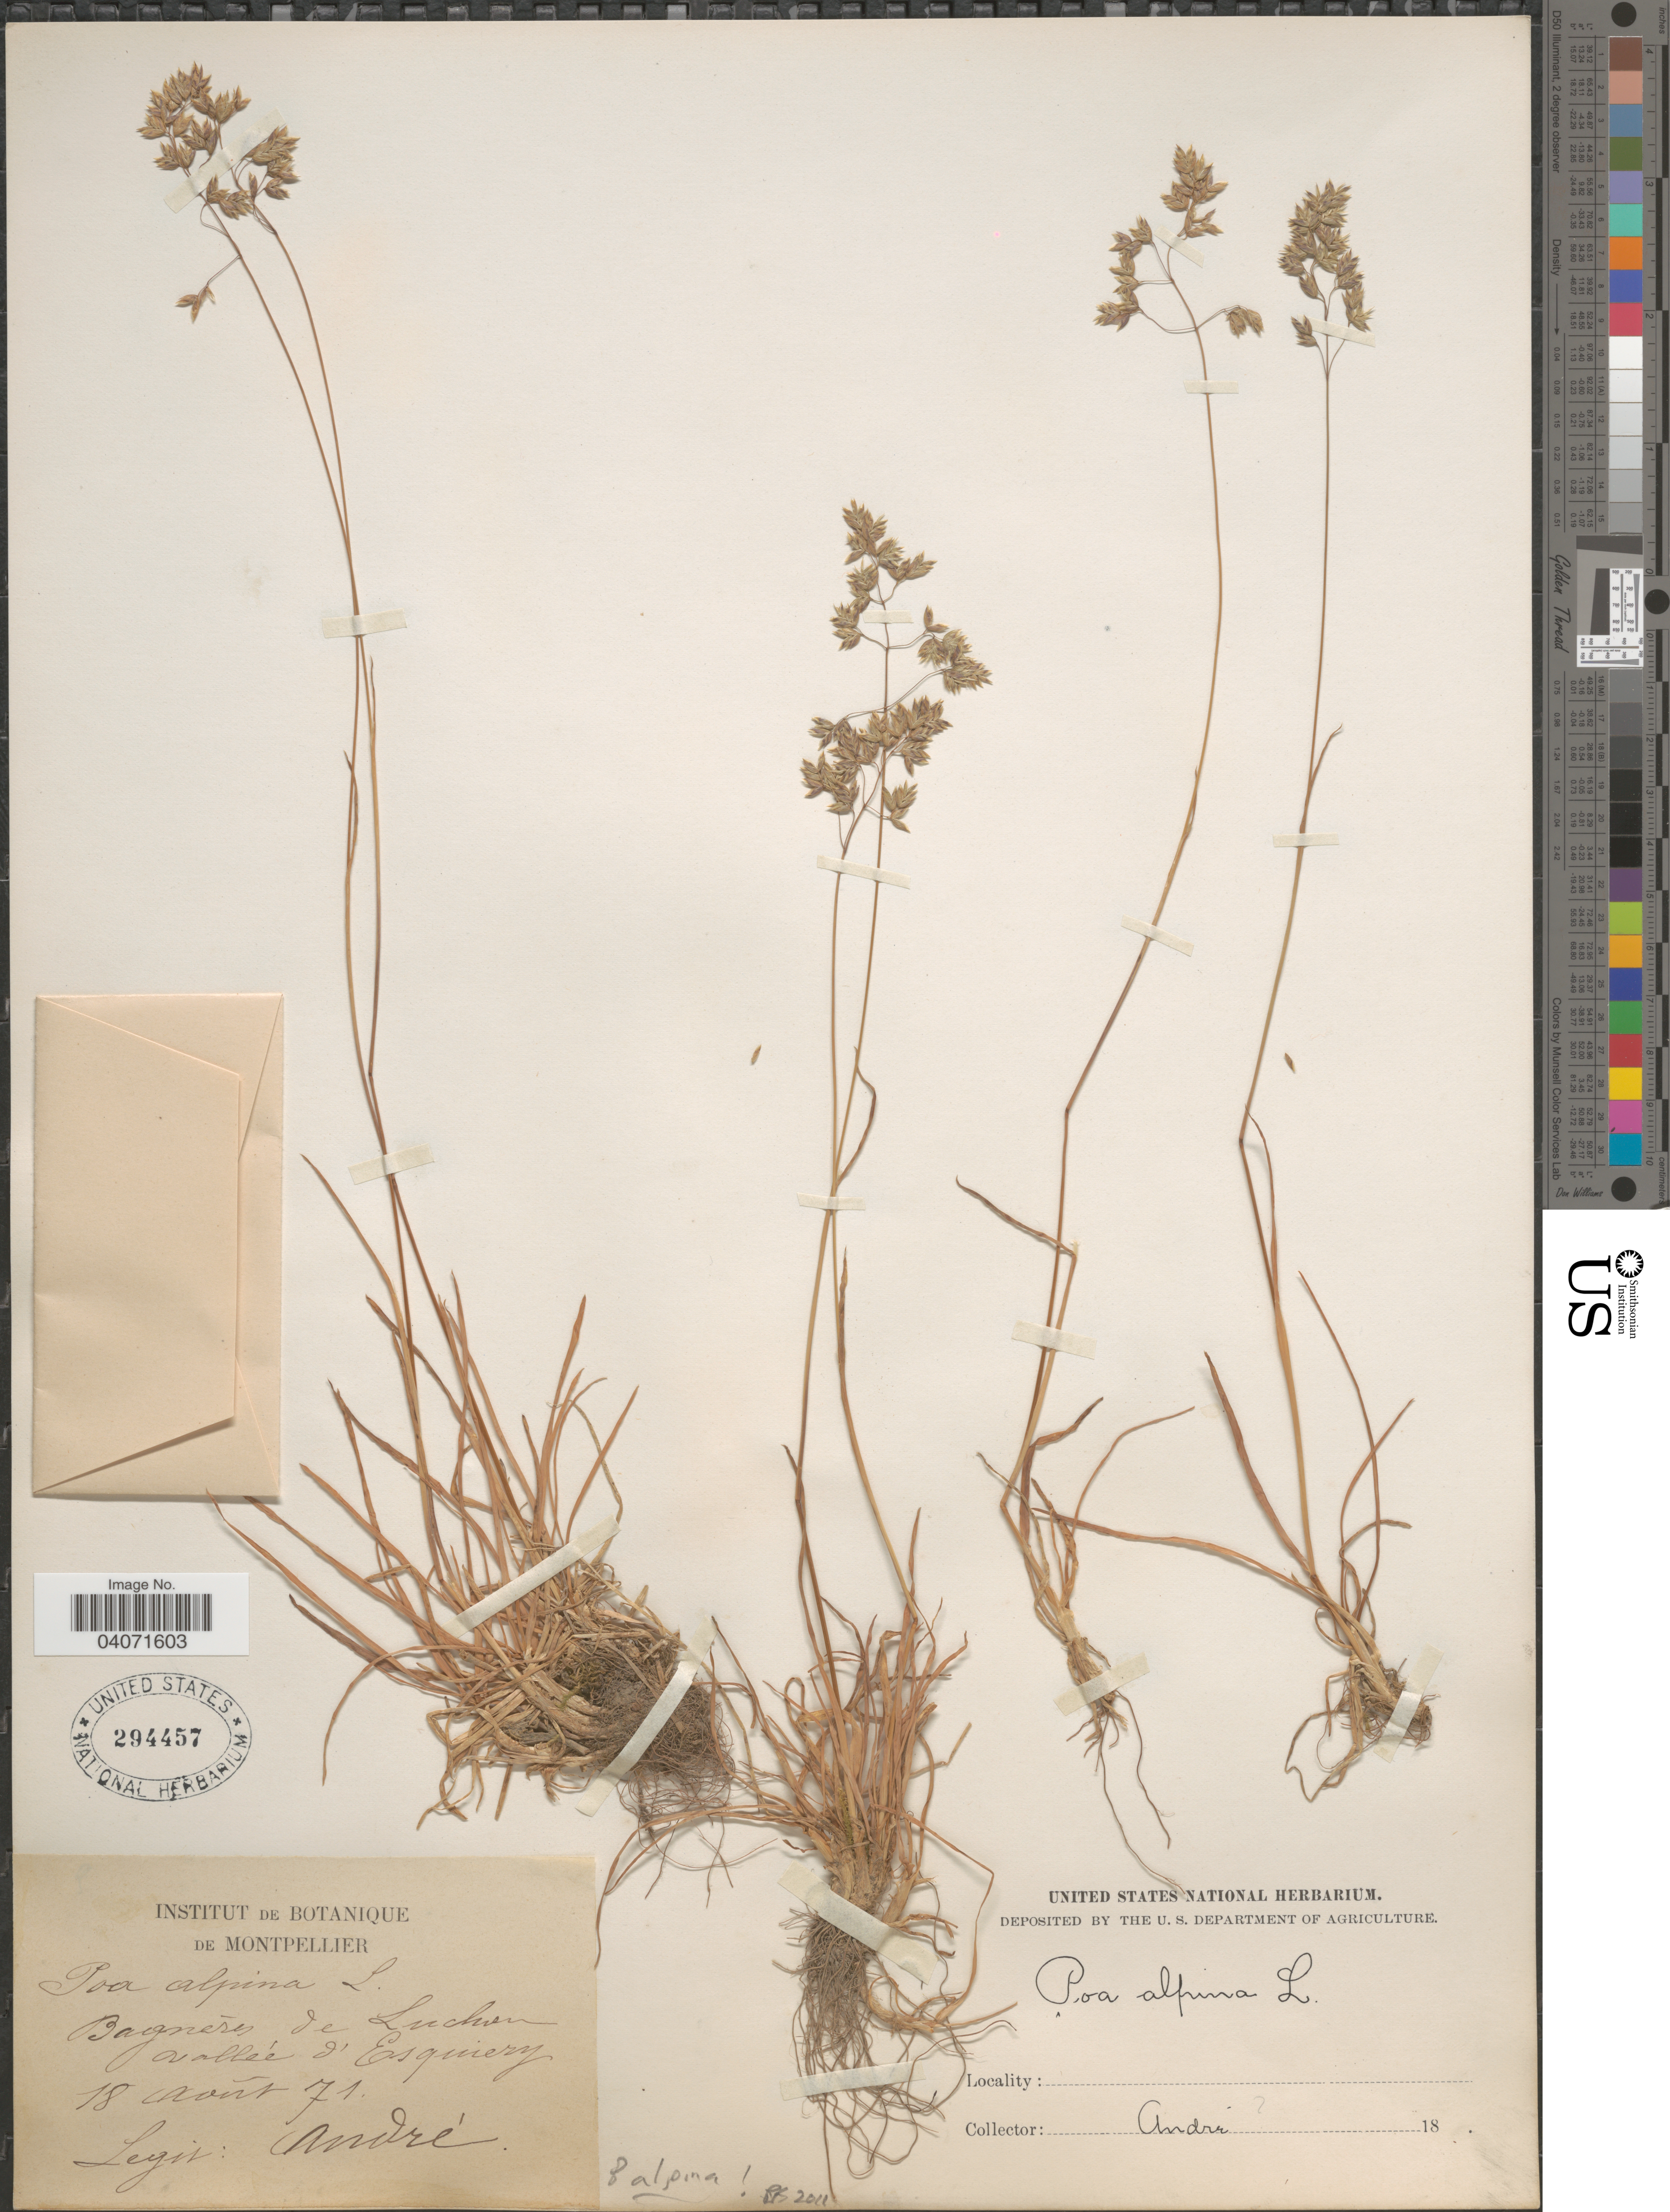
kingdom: Plantae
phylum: Tracheophyta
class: Liliopsida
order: Poales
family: Poaceae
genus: Poa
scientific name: Poa alpina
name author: L.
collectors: André, --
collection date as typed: Transcribed d/m/y: 18/8/71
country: France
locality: Bagnères de Luchon vallée d'Esquierry.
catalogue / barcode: US 294457